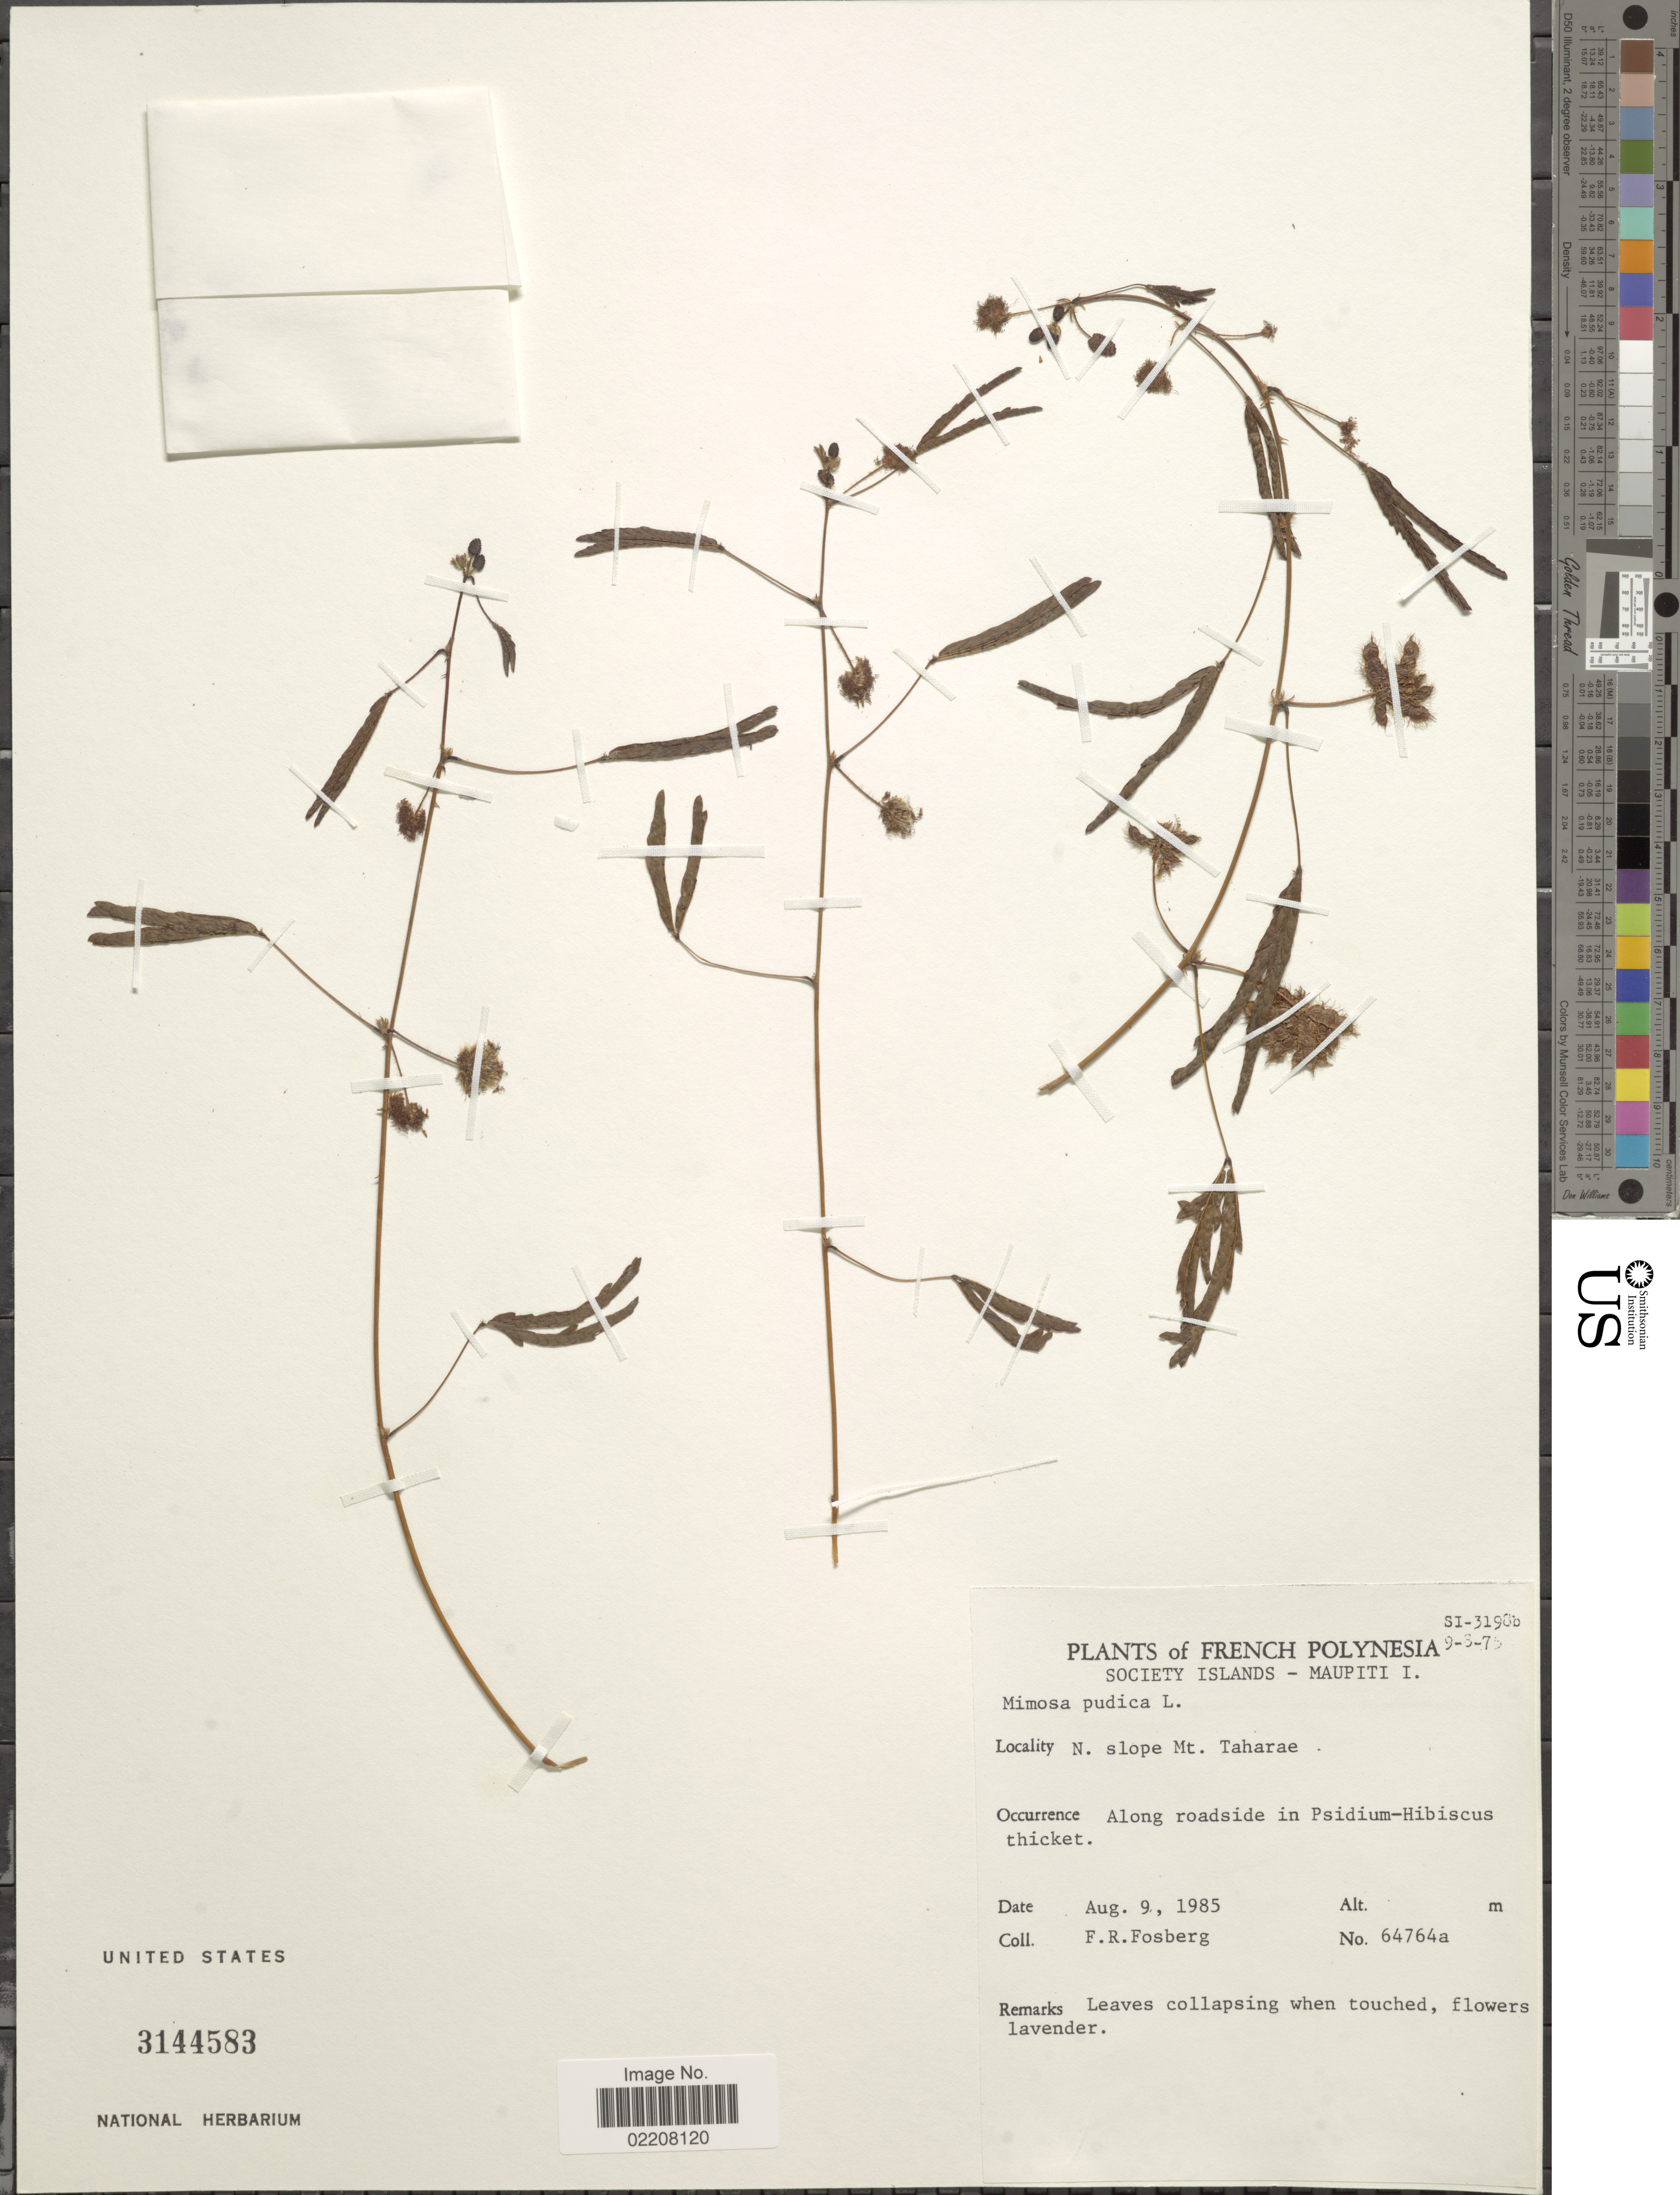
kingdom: Plantae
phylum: Tracheophyta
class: Magnoliopsida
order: Fabales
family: Fabaceae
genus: Mimosa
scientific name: Mimosa pudica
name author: L.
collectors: F. R. Fosberg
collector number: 64764a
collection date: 1985-08-09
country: French Polynesia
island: Maupiti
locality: Society Islands - Maupiti I. N. slope Mt. Taharae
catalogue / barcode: US 3144583